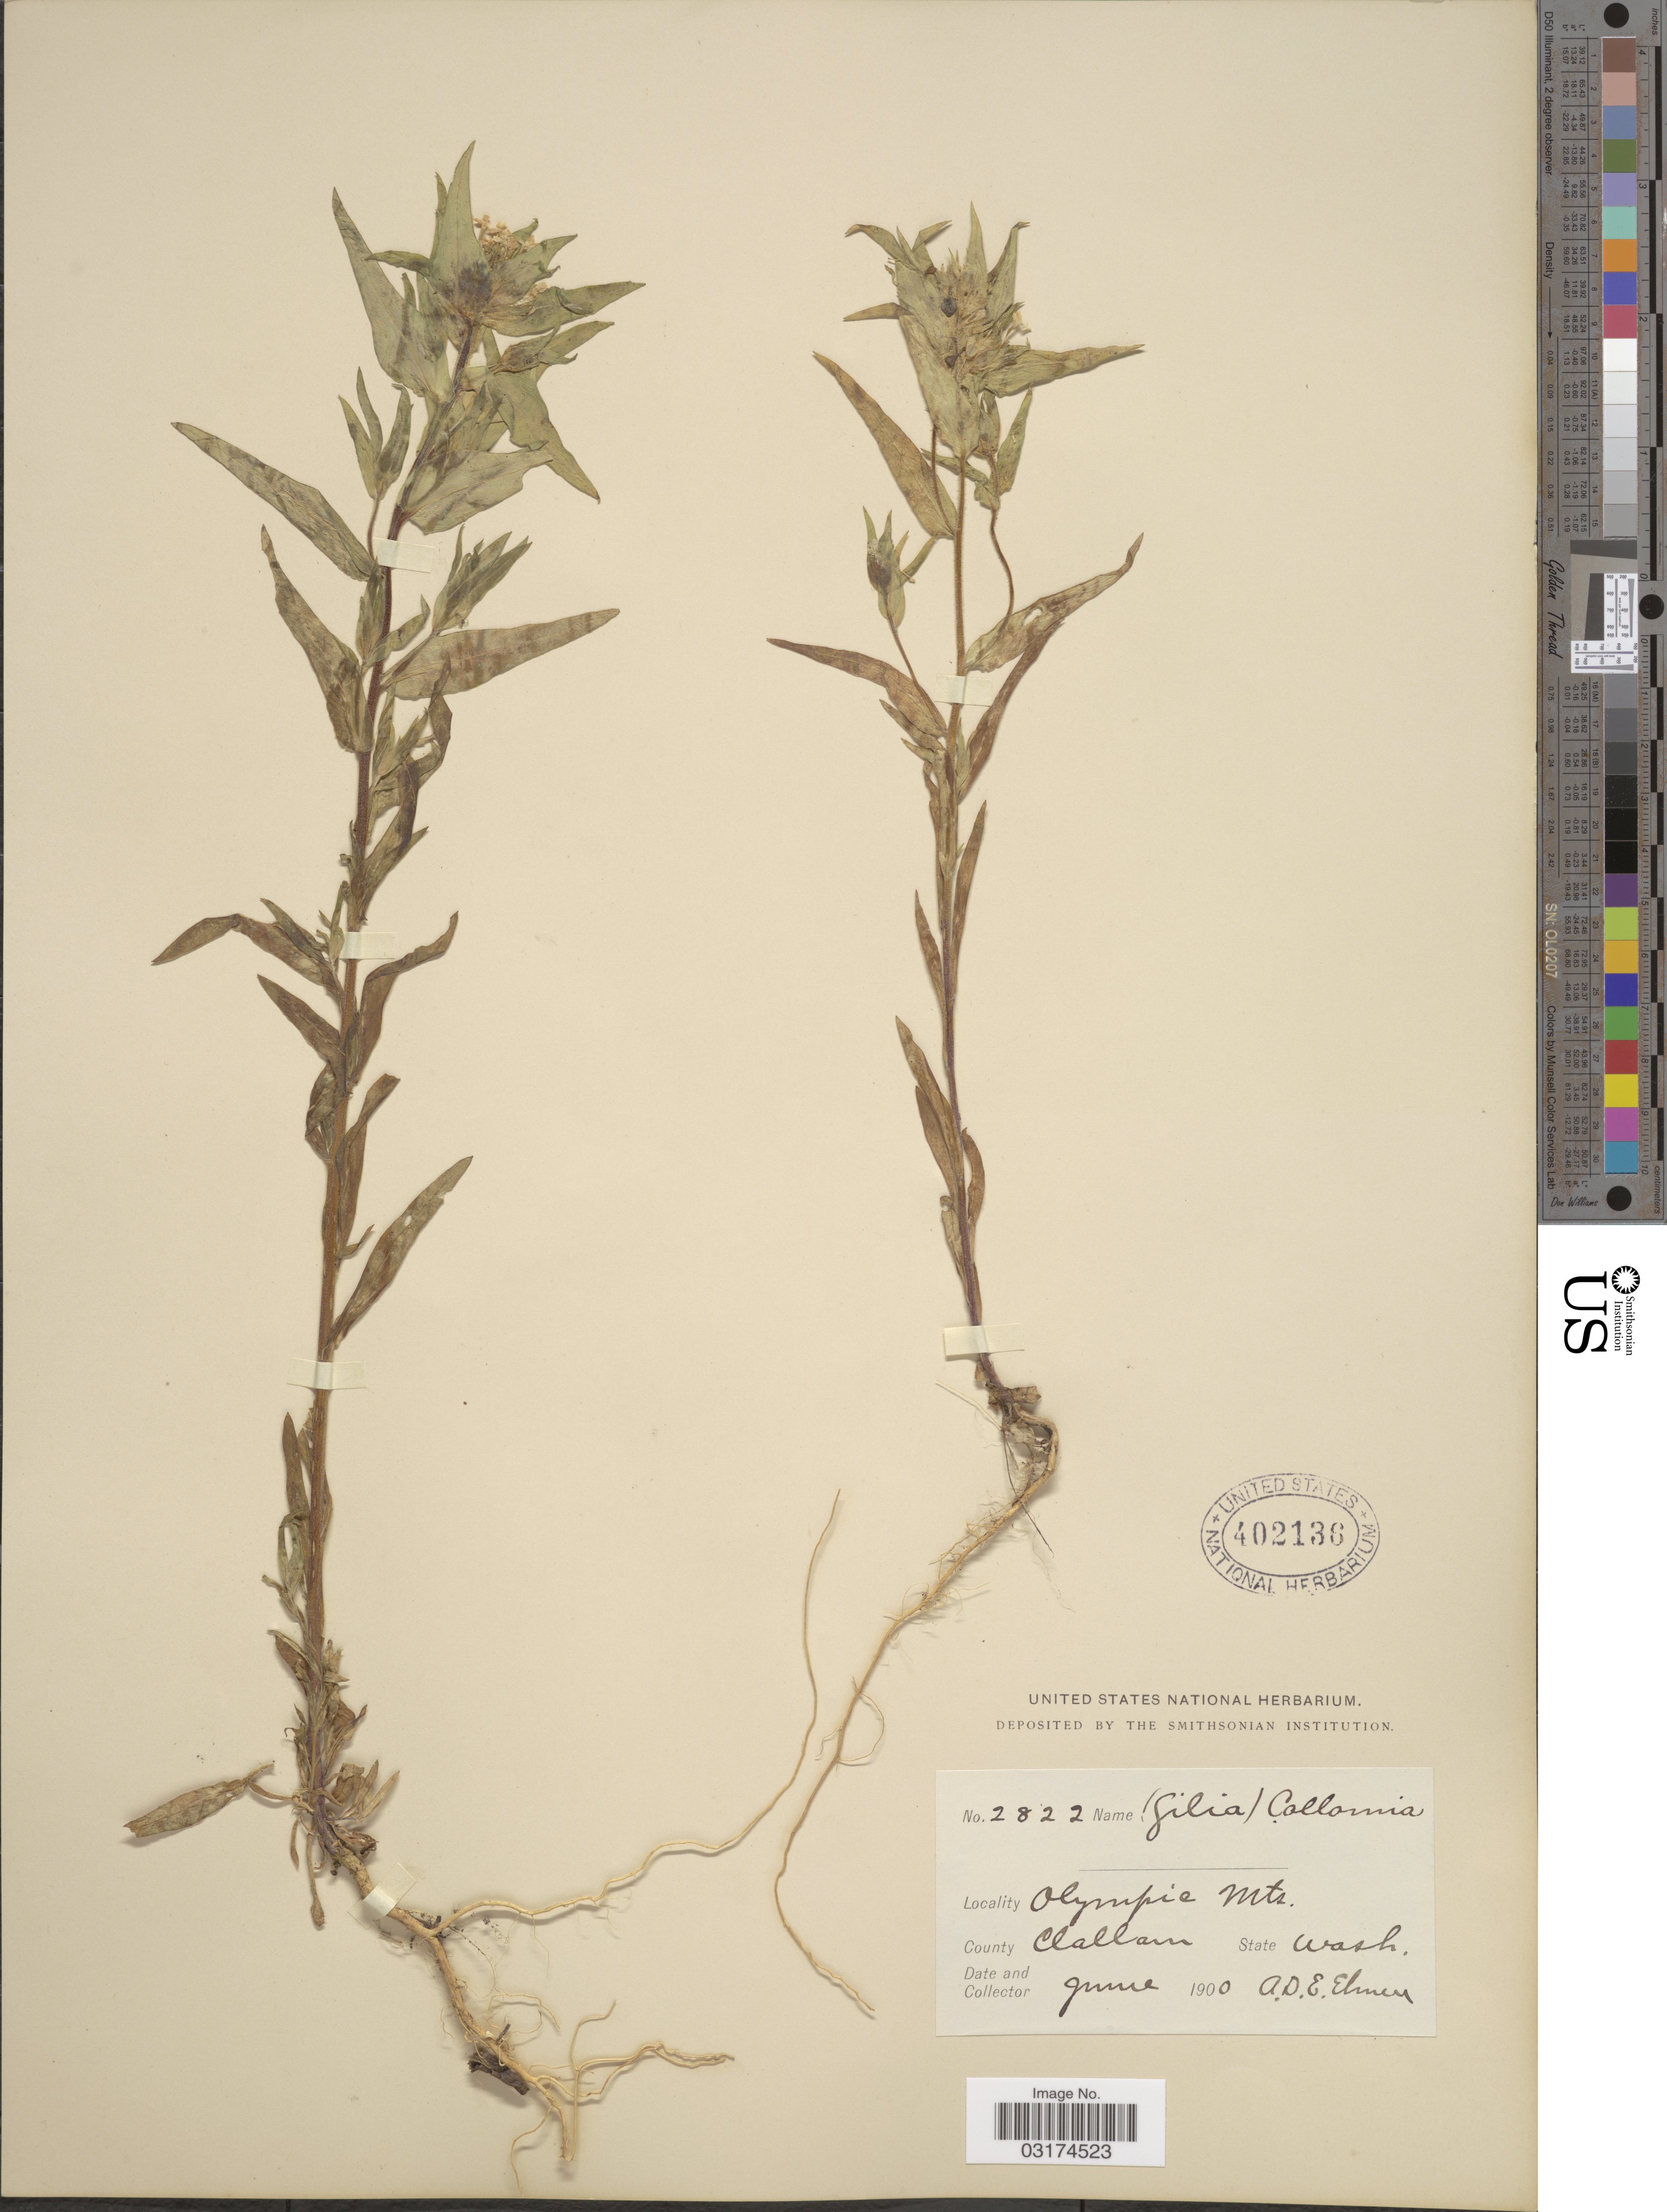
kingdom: Plantae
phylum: Tracheophyta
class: Magnoliopsida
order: Ericales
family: Polemoniaceae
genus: Collomia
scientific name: Collomia linearis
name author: Nutt.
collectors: A. D. E. Elmer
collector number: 2822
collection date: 1900-06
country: United States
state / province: Washington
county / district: Clallam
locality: Olympic Mts. County Clallam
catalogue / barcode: US 402136